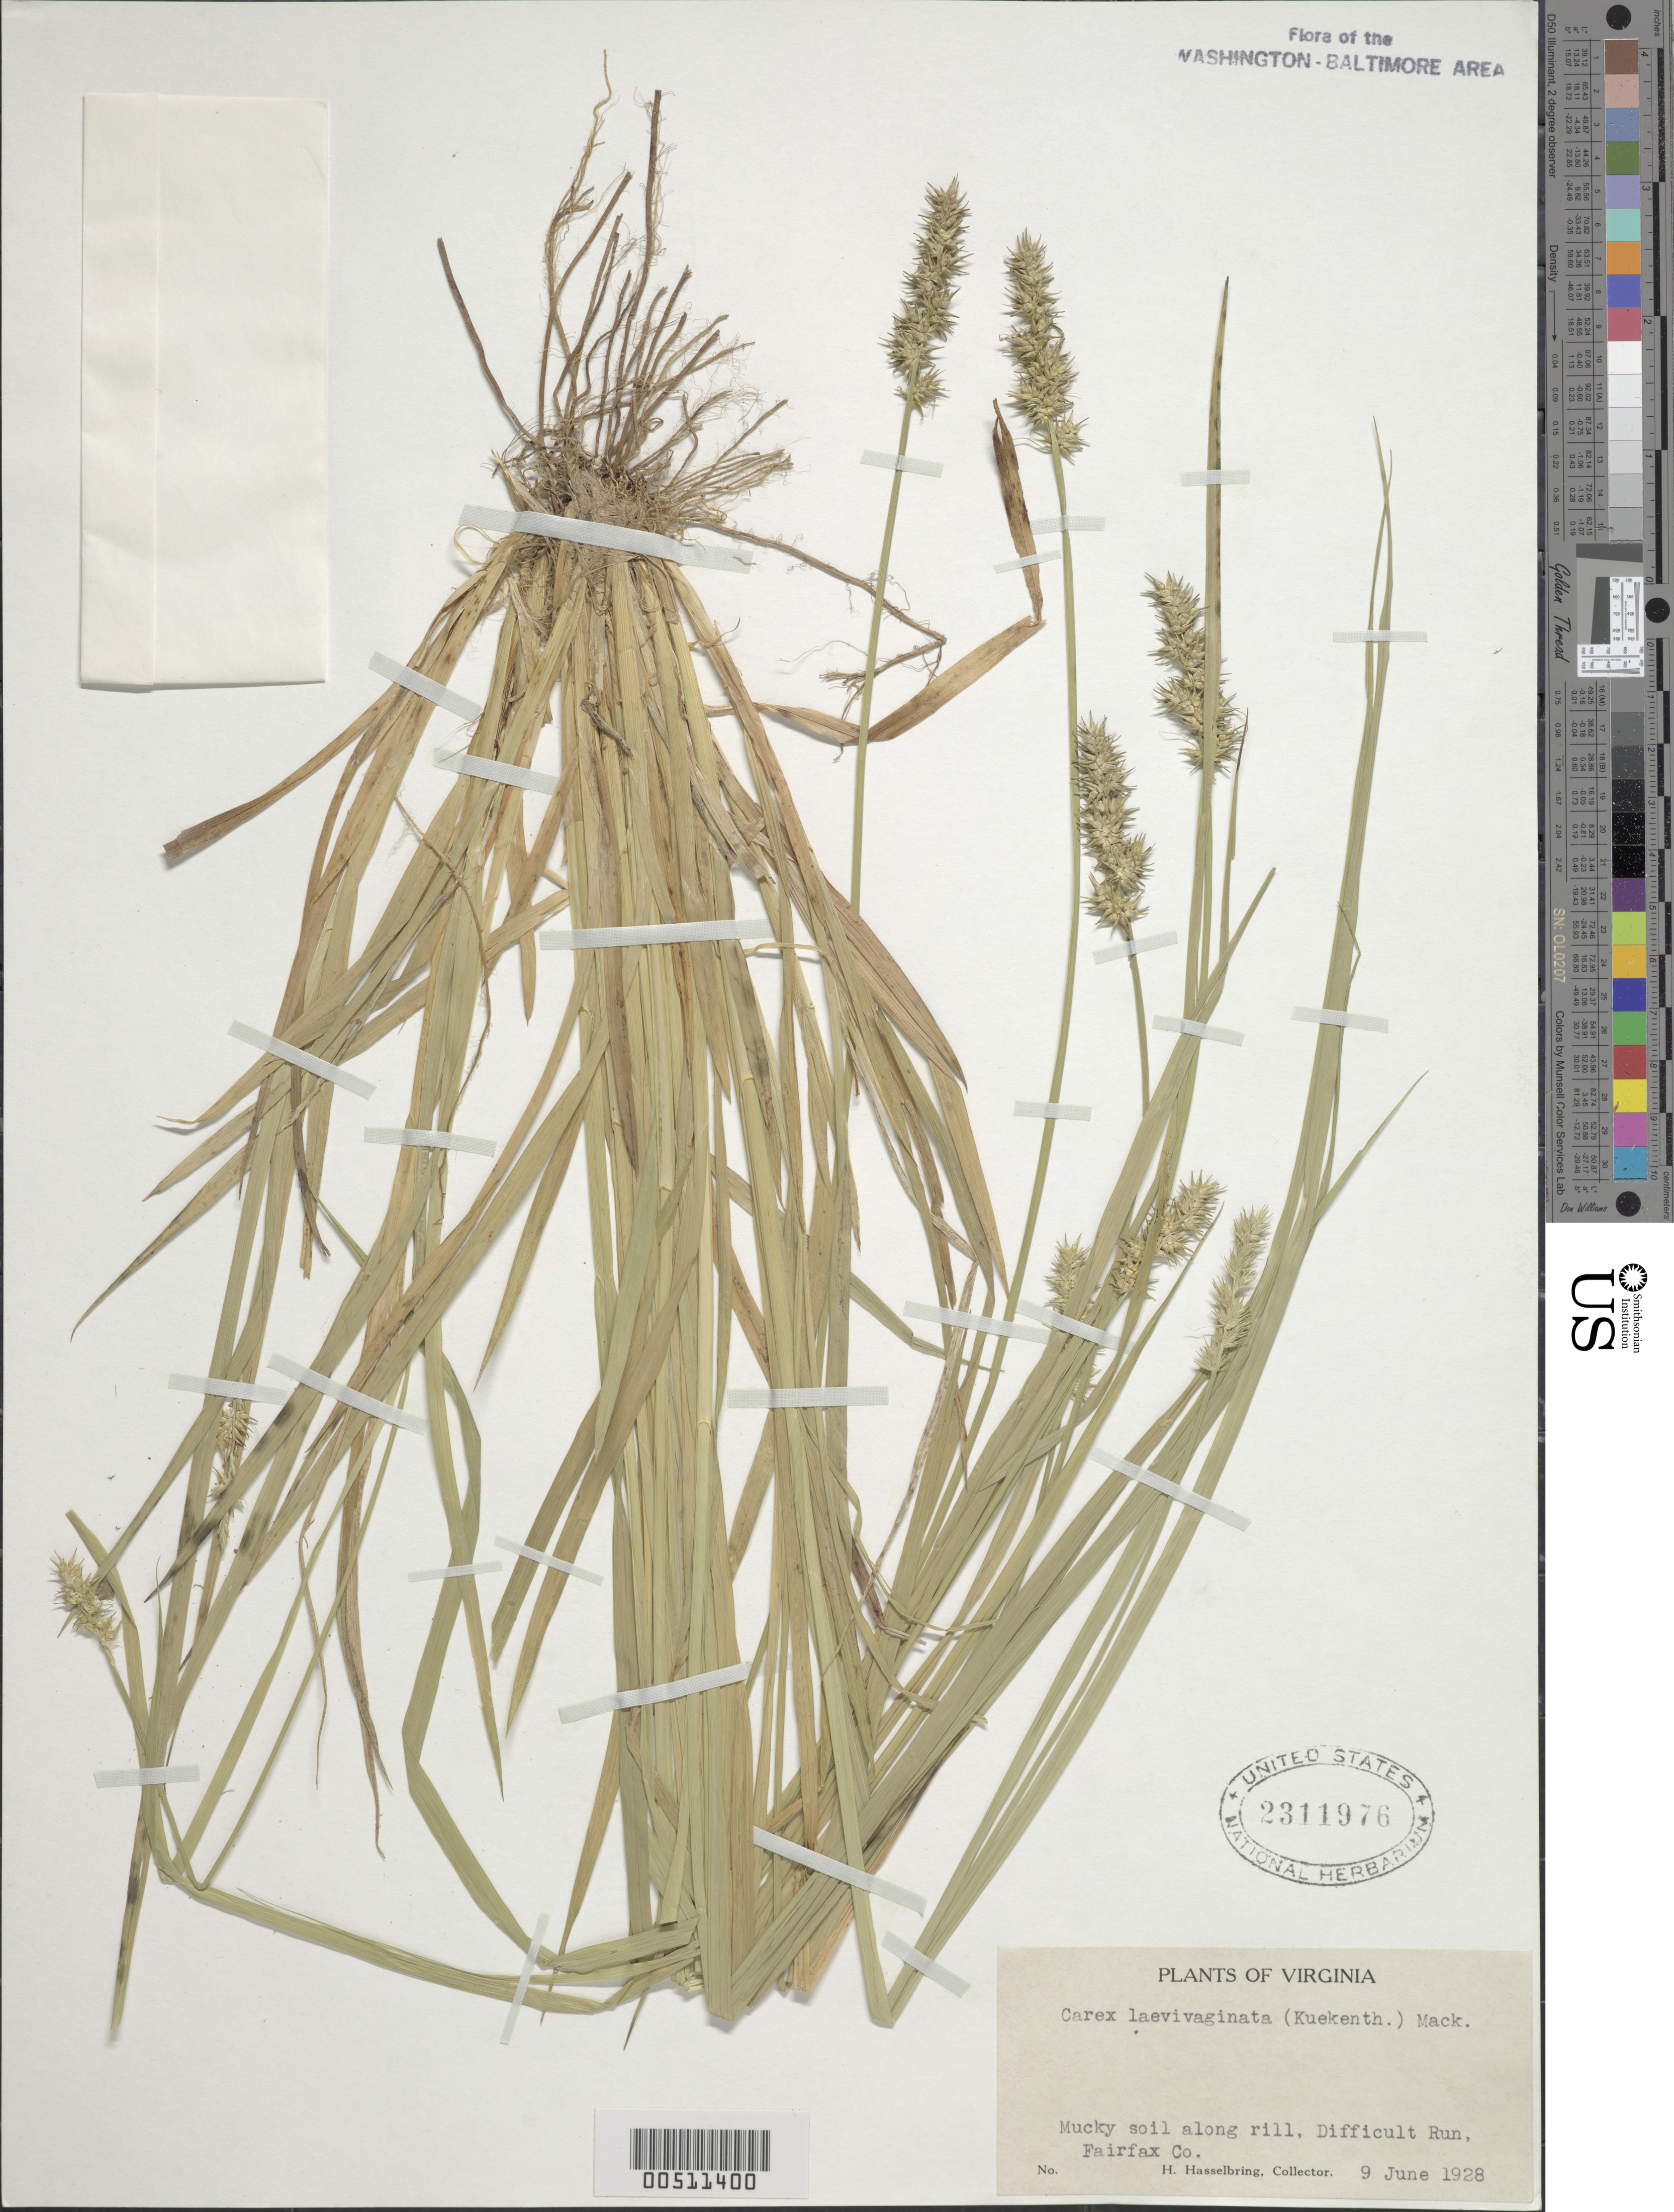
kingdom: Plantae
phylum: Tracheophyta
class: Liliopsida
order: Poales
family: Cyperaceae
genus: Carex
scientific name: Carex laevivaginata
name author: (Kük.) Mack.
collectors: H. Hasselbring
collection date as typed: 09 Jun 1928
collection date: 1928-06-09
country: United States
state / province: Virginia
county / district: Fairfax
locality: Difficult Run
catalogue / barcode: US 3211976